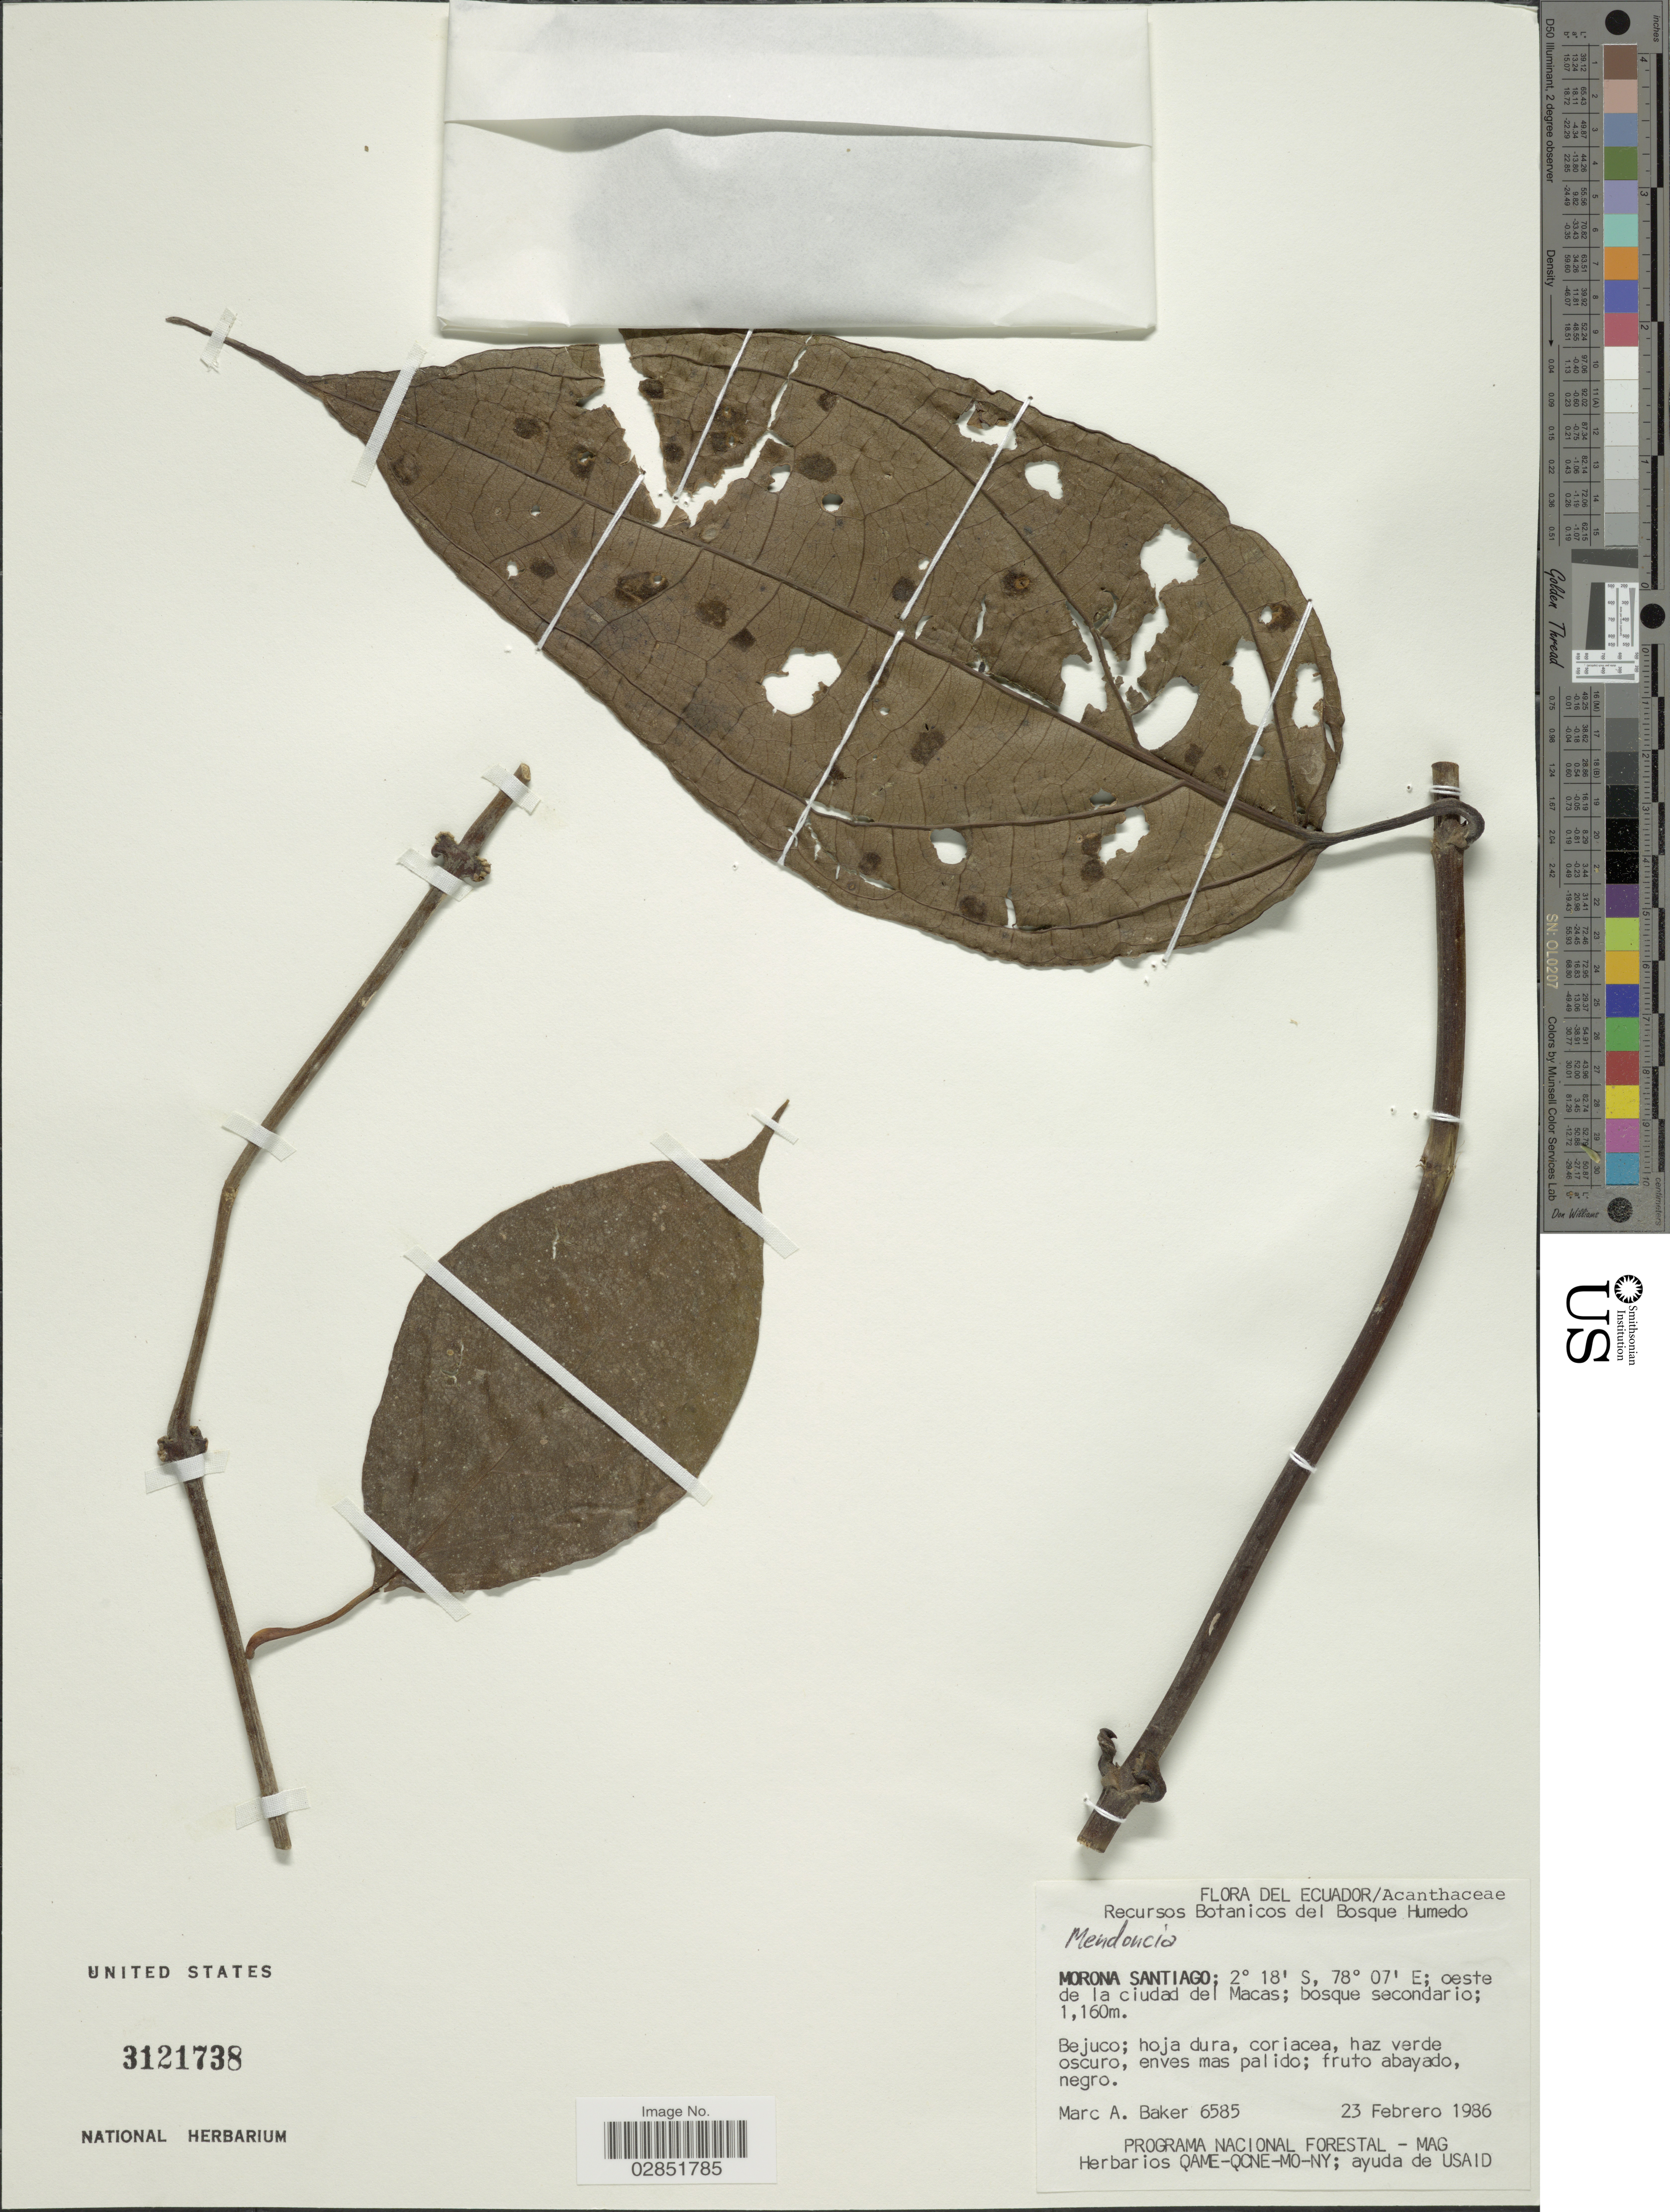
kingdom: Plantae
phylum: Tracheophyta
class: Magnoliopsida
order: Lamiales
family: Acanthaceae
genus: Mendoncia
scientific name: Mendoncia sp.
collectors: M. A. Baker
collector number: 6585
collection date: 1986-02-23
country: Ecuador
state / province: Morona-Santiago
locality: Oeste de la ciudad del Macas.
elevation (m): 1160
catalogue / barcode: US 3121738